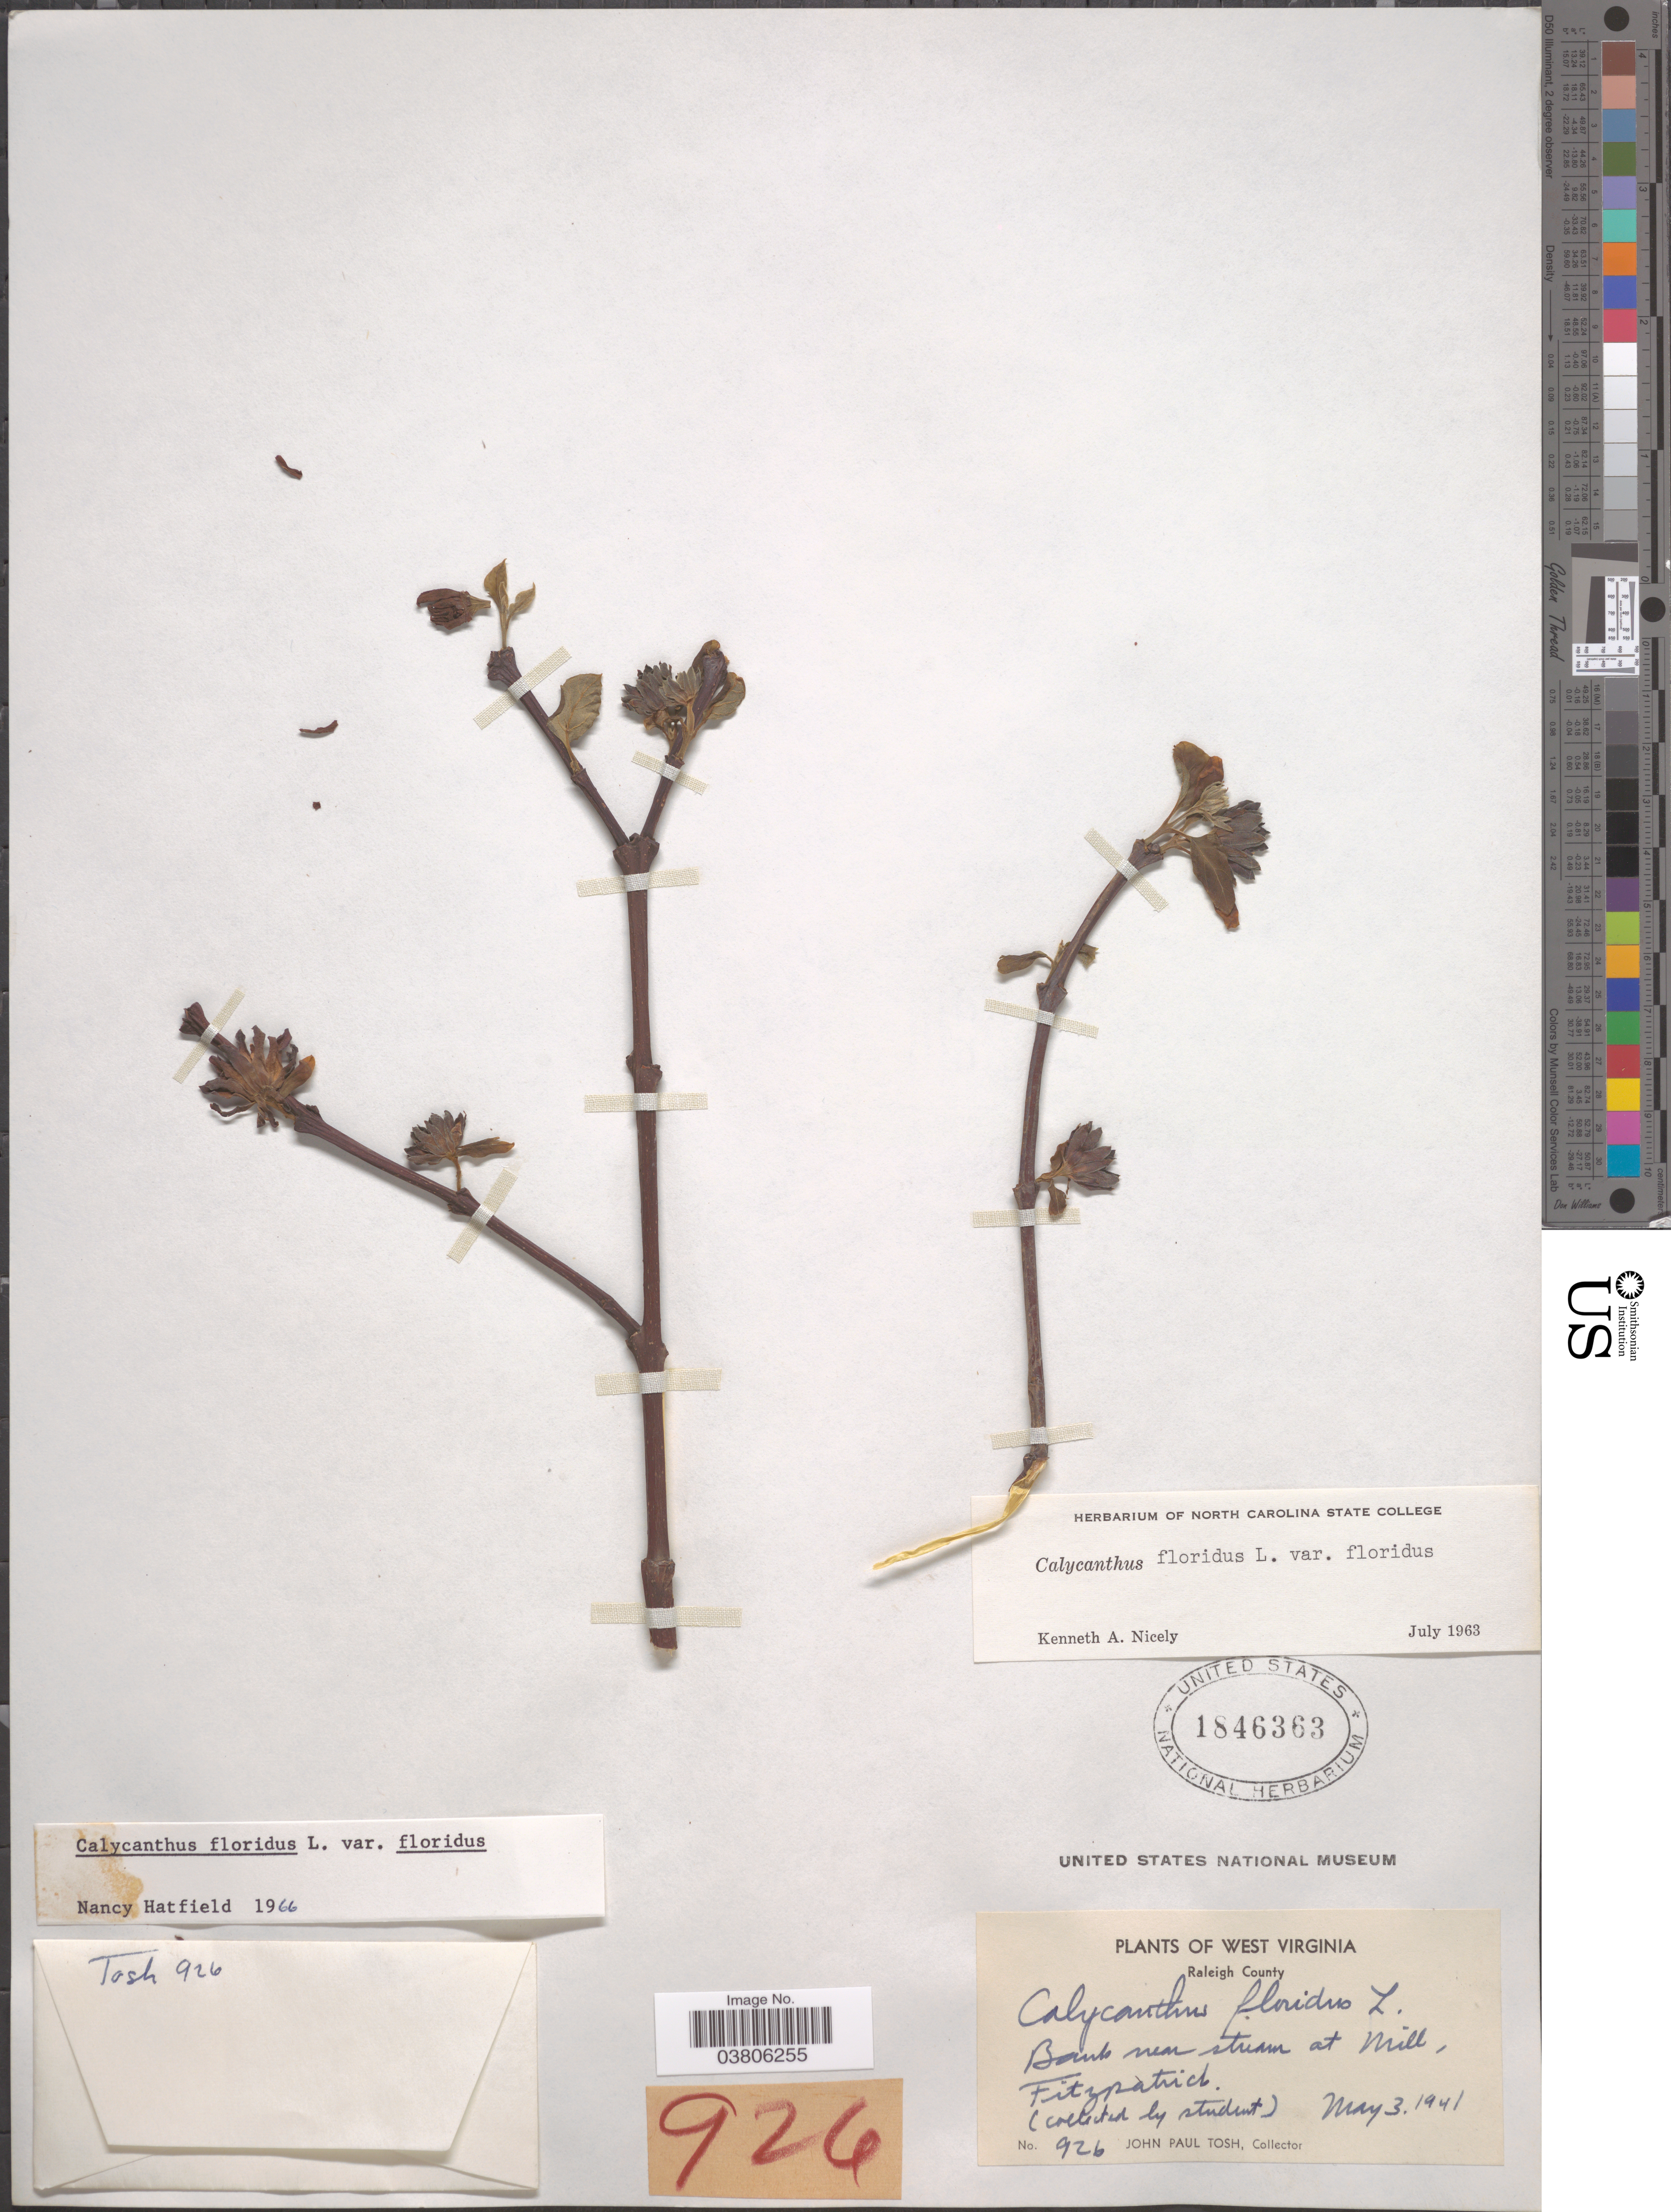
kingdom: Plantae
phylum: Tracheophyta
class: Magnoliopsida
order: Laurales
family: Calycanthaceae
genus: Calycanthus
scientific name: Calycanthus floridus var. floridus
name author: L.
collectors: J. Tosh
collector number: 926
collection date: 1941-05-03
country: United States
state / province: West Virginia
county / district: Raleigh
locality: Raleigh County. Bank near stream at Mill, Fitzpatrick.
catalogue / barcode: US 1846363